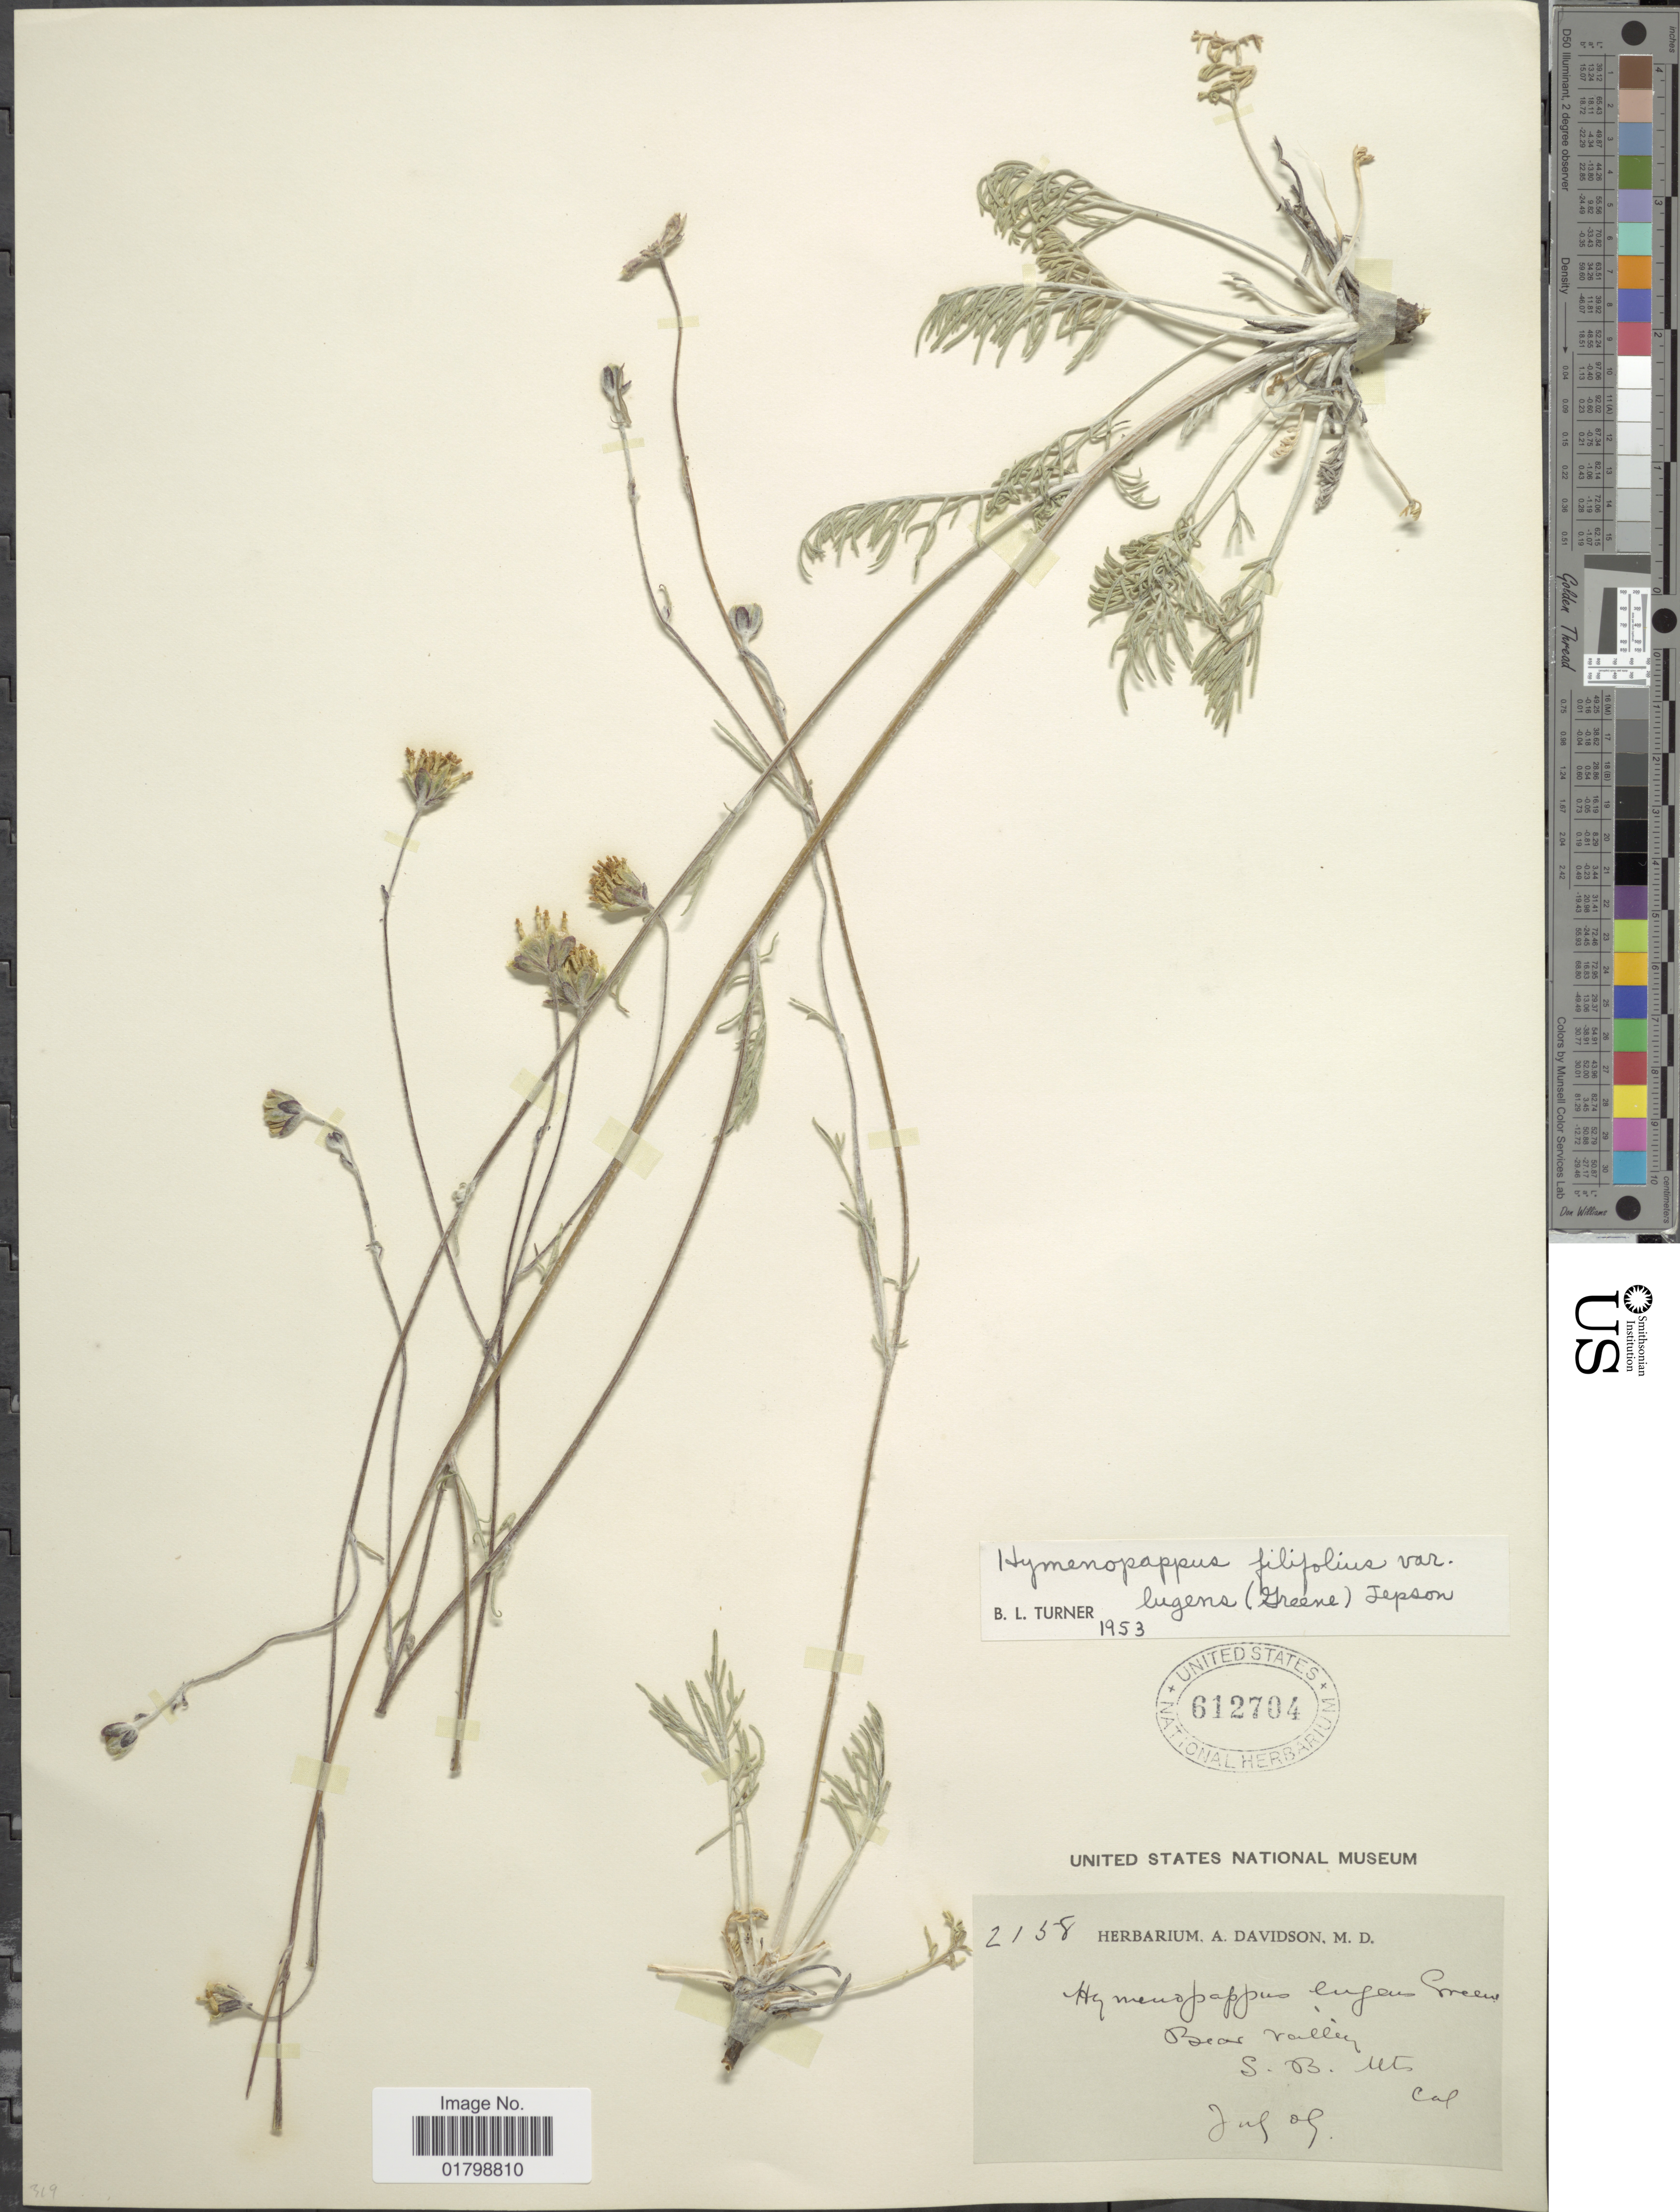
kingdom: Plantae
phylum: Tracheophyta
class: Magnoliopsida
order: Asterales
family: Asteraceae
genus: Hymenopappus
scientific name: Hymenopappus filifolius var. lugens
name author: (Greene) Jeps.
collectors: ex herb. A. Davidson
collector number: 2158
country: United States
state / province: California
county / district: San Bernardino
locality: Bear Valley, S. B,. Mts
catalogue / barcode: US 612704